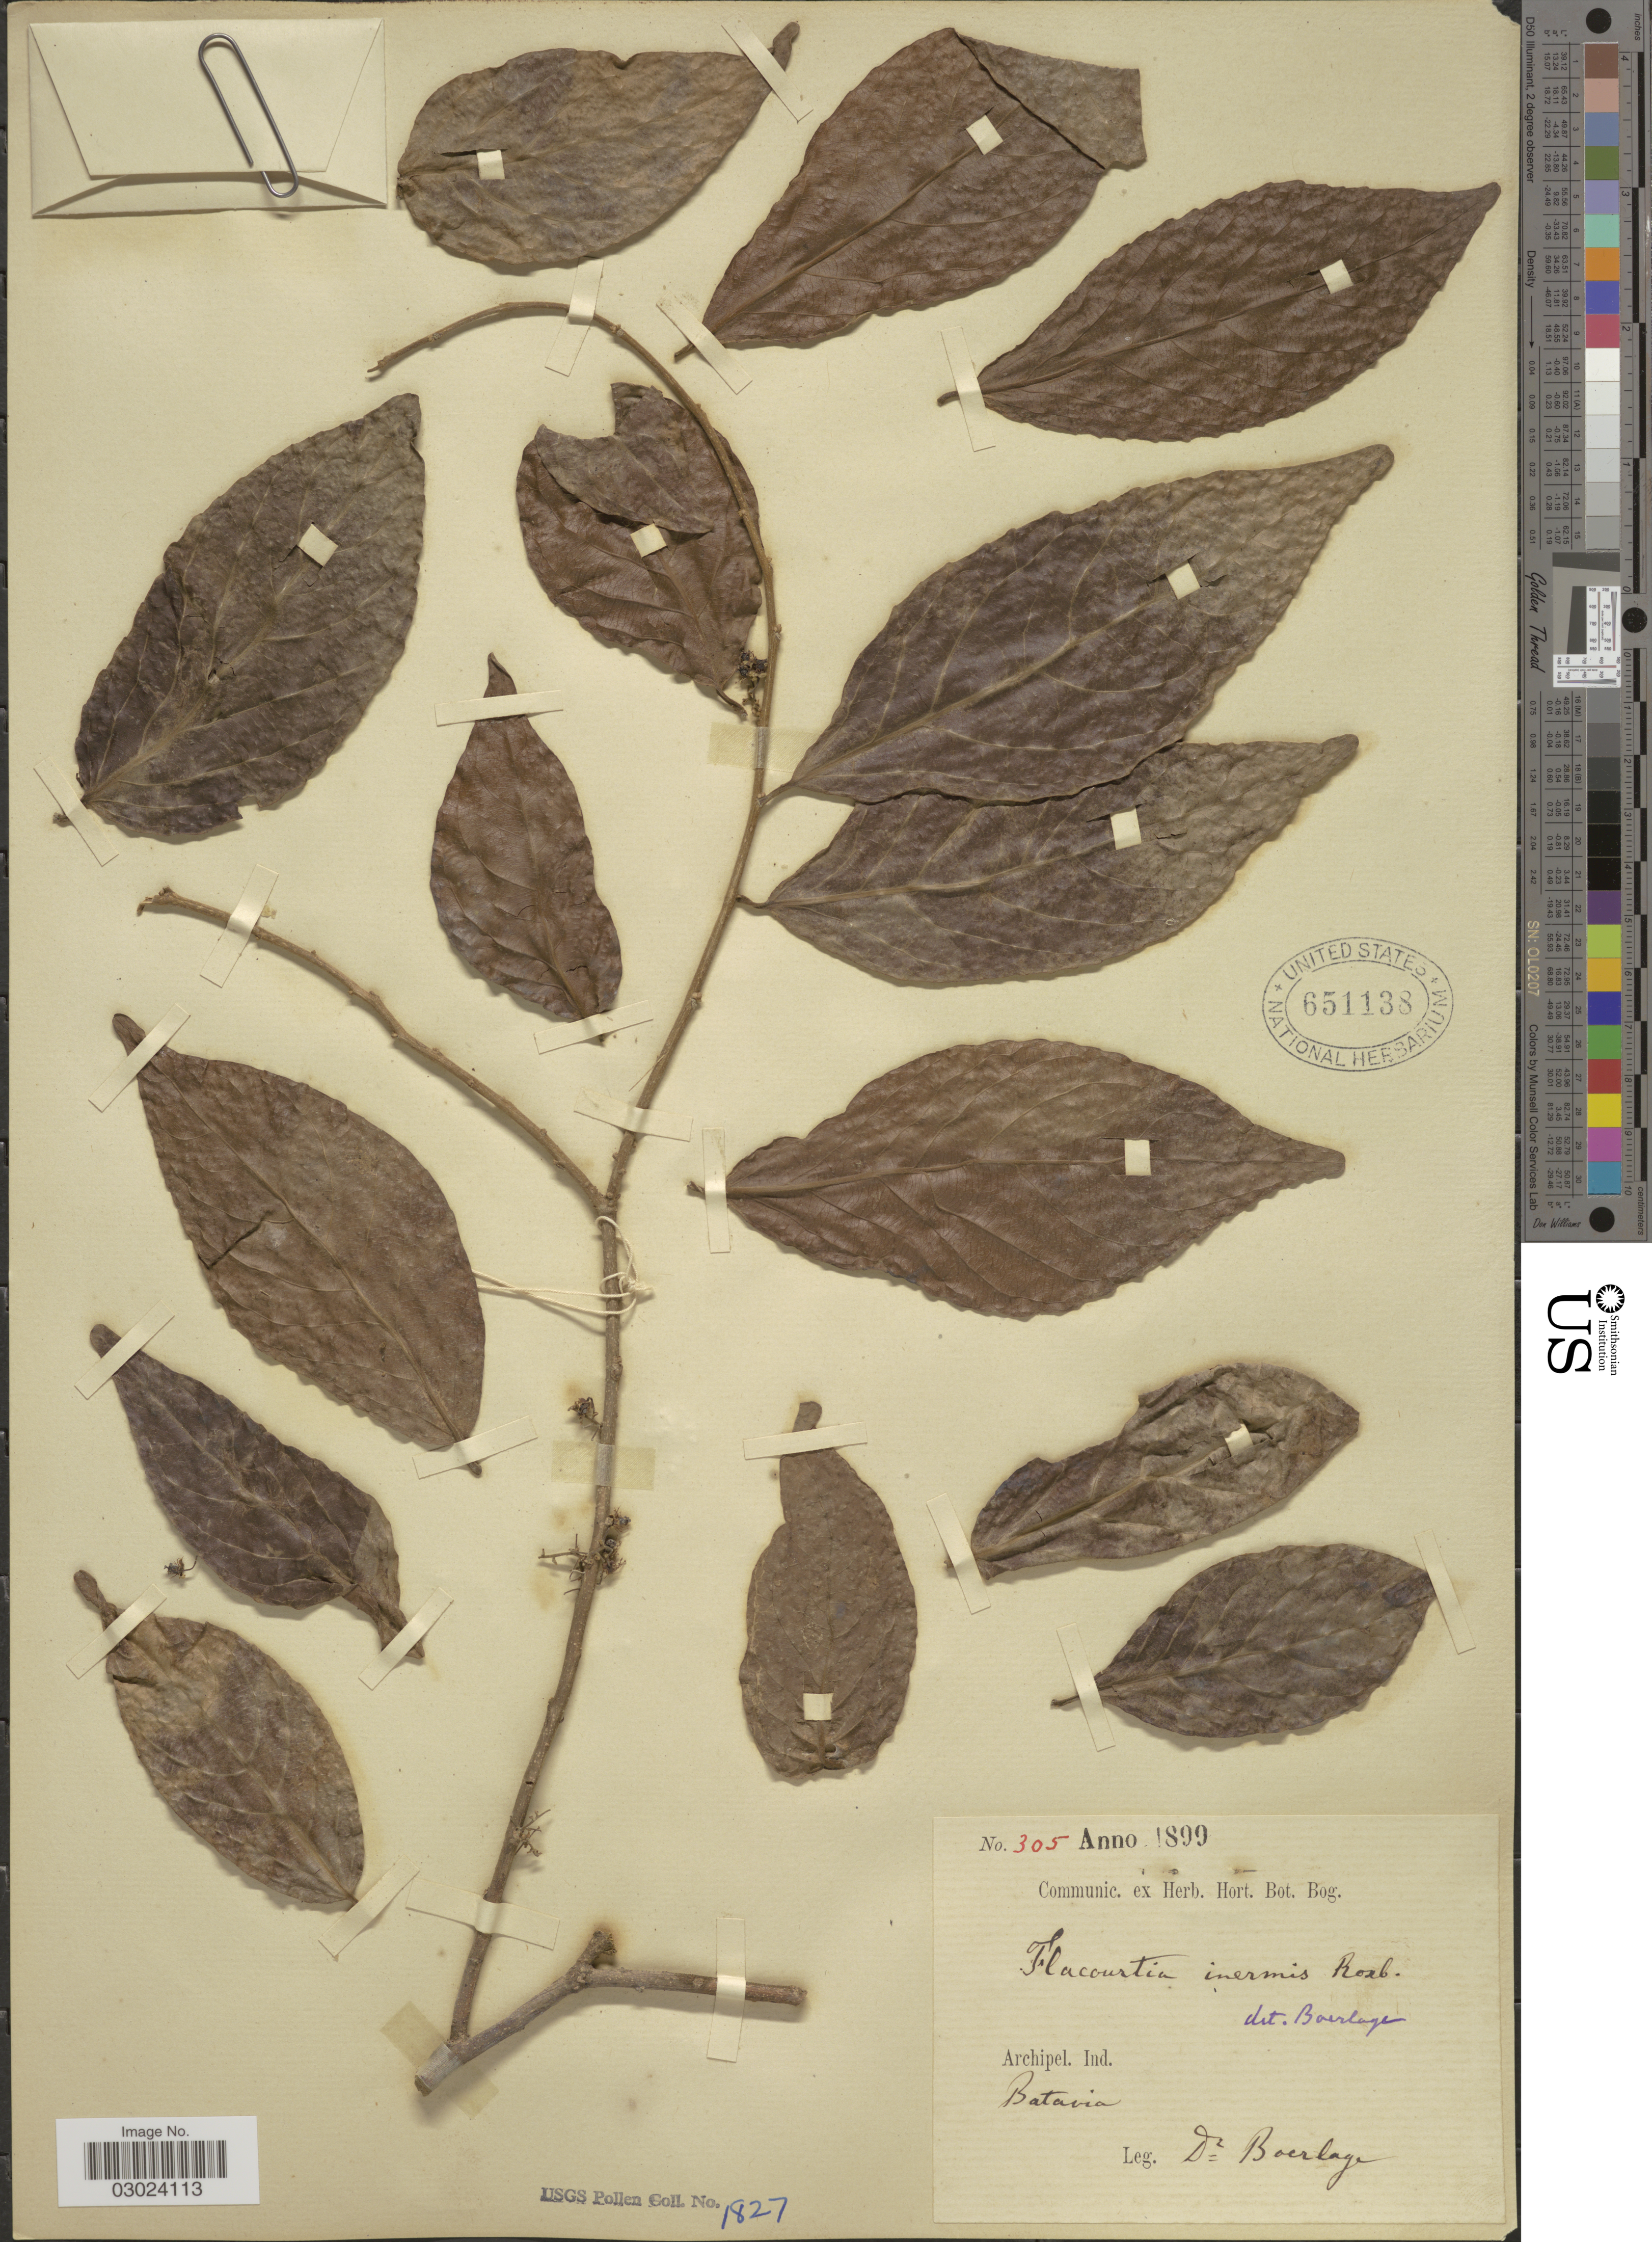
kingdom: Plantae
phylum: Tracheophyta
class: Magnoliopsida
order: Malpighiales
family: Salicaceae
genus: Flacourtia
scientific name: Flacourtia inermis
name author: Roxb.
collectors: -. Boerlage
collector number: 305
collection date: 1899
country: Indonesia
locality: Archipel. Ind. Batavia.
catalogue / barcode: US 651138